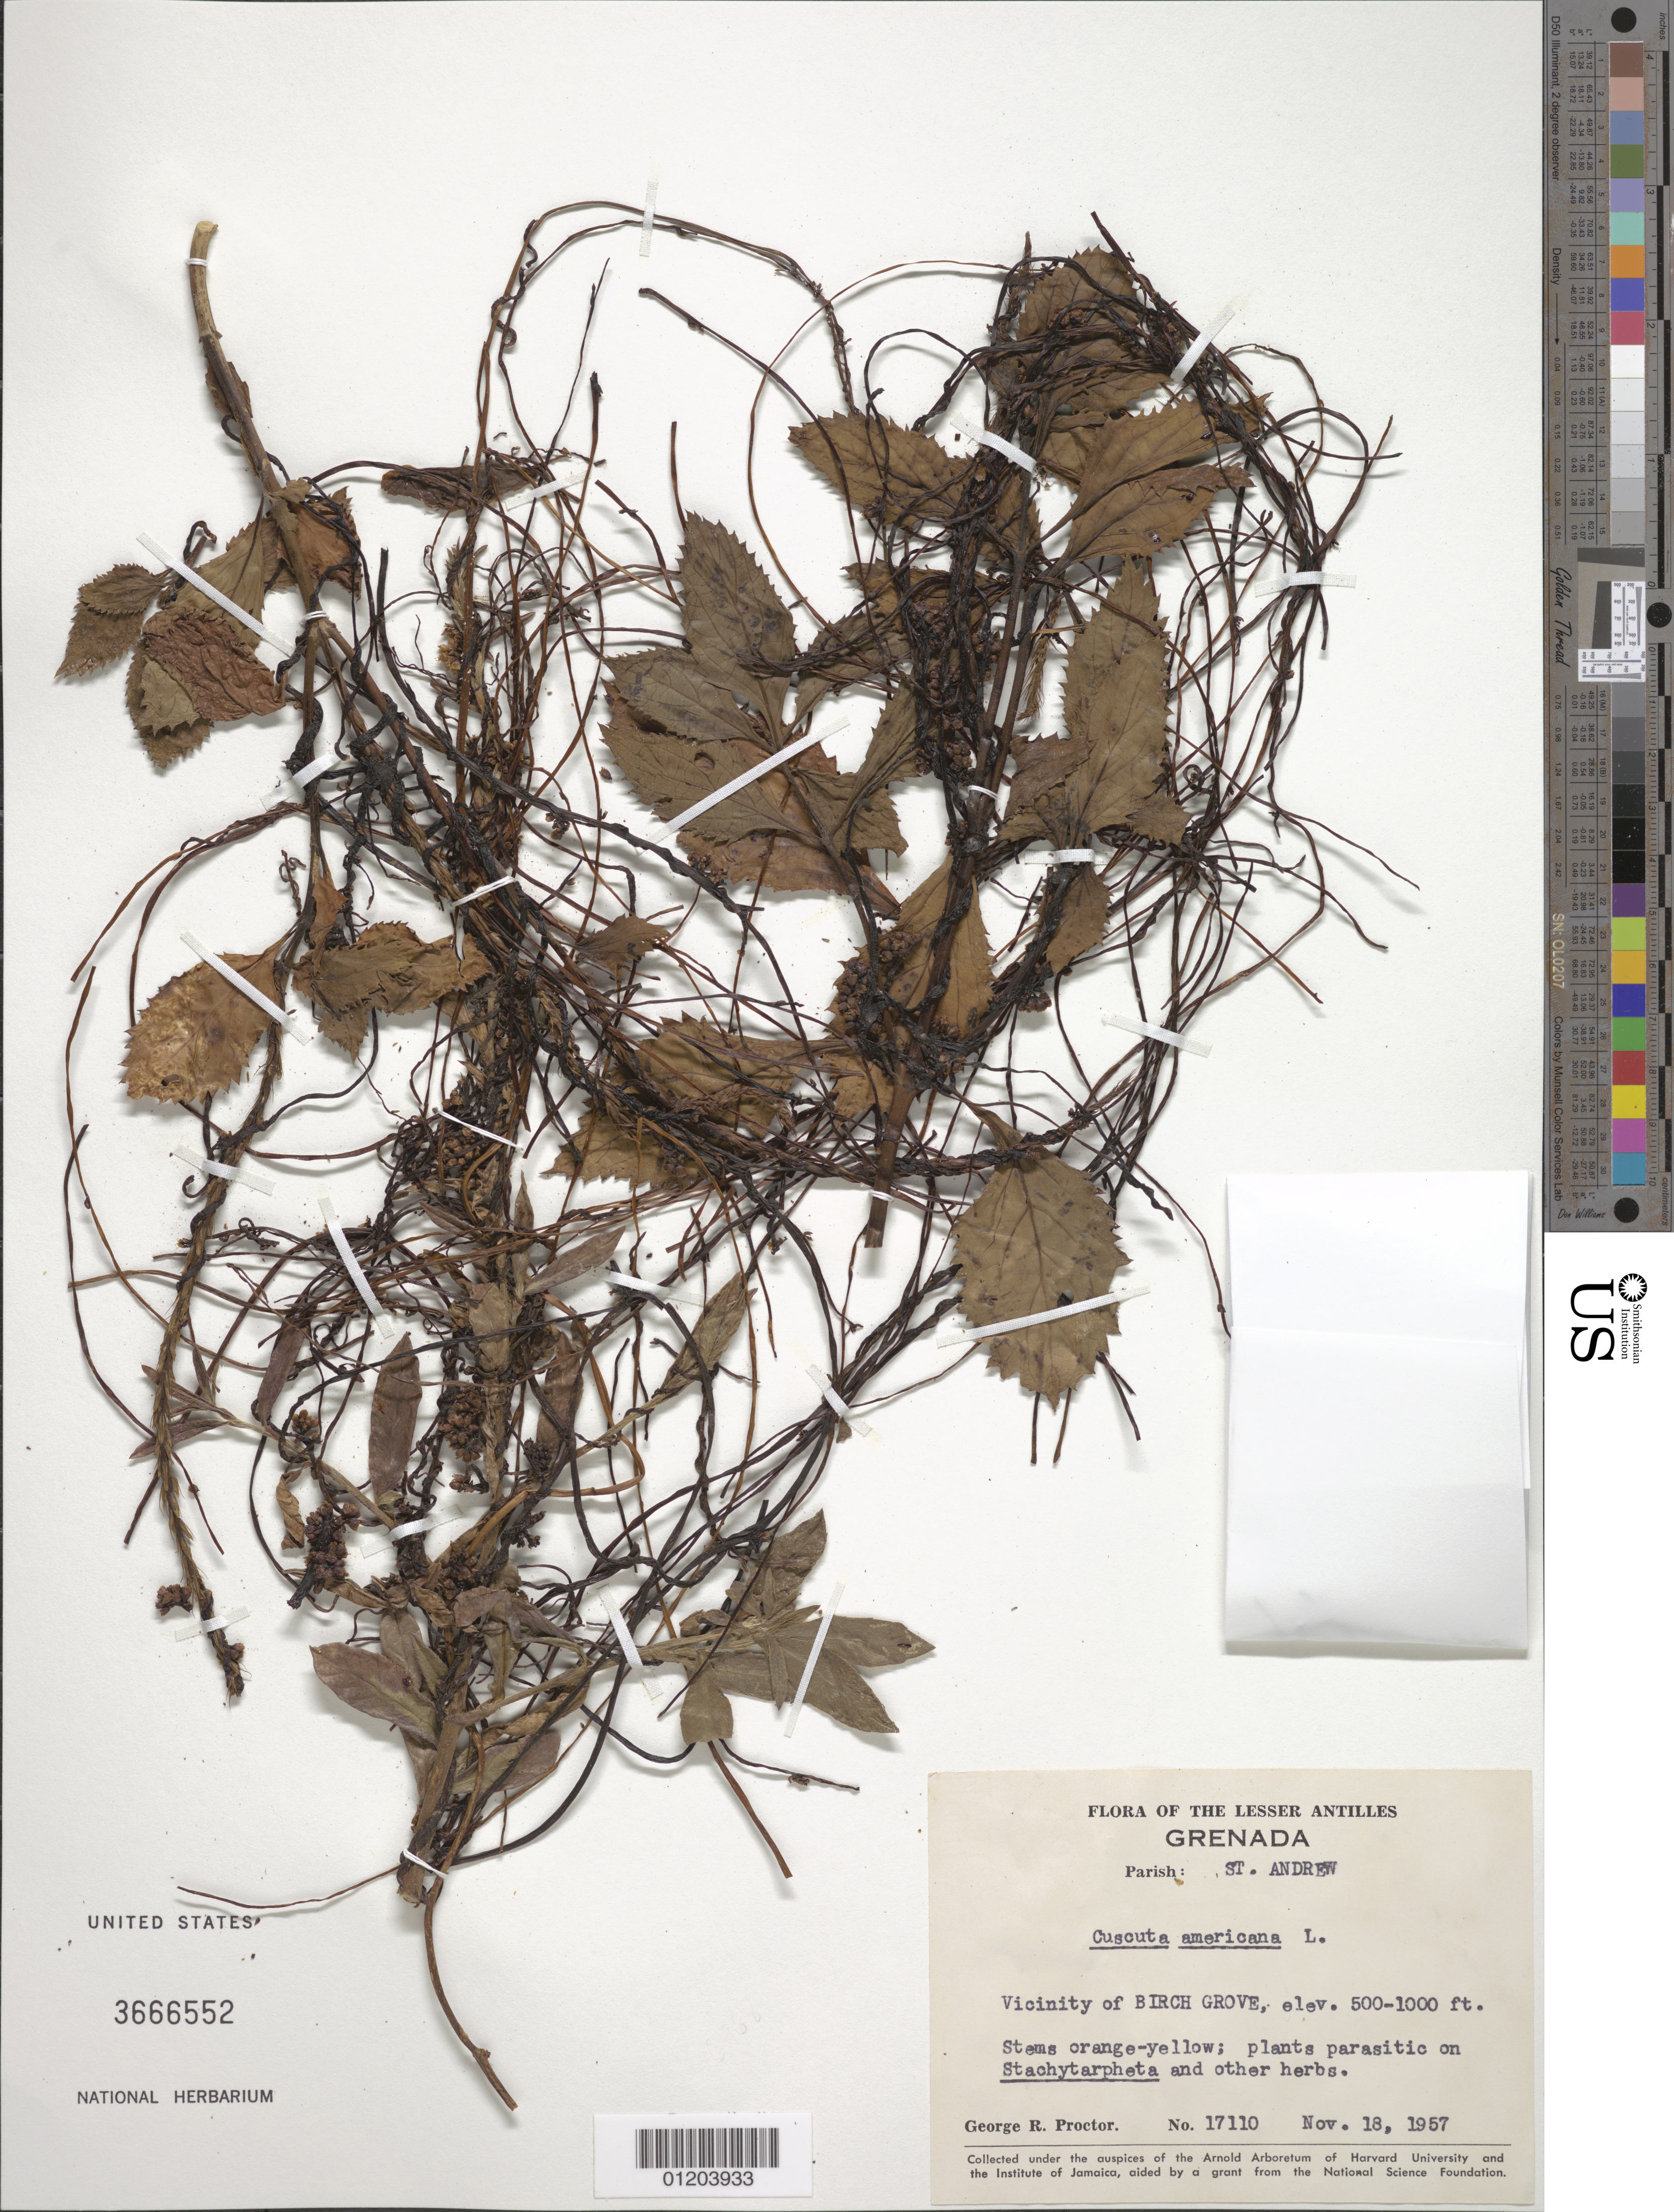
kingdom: Plantae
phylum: Tracheophyta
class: Magnoliopsida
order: Solanales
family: Convolvulaceae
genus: Cuscuta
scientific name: Cuscuta americana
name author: L.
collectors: G. R. Proctor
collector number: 17110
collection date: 1957-11-18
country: Grenada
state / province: Saint Andrew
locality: Birch Grove vicinity.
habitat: Plants parasitic on Stachytarpheta and other herbs.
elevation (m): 152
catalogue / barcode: US 3666552